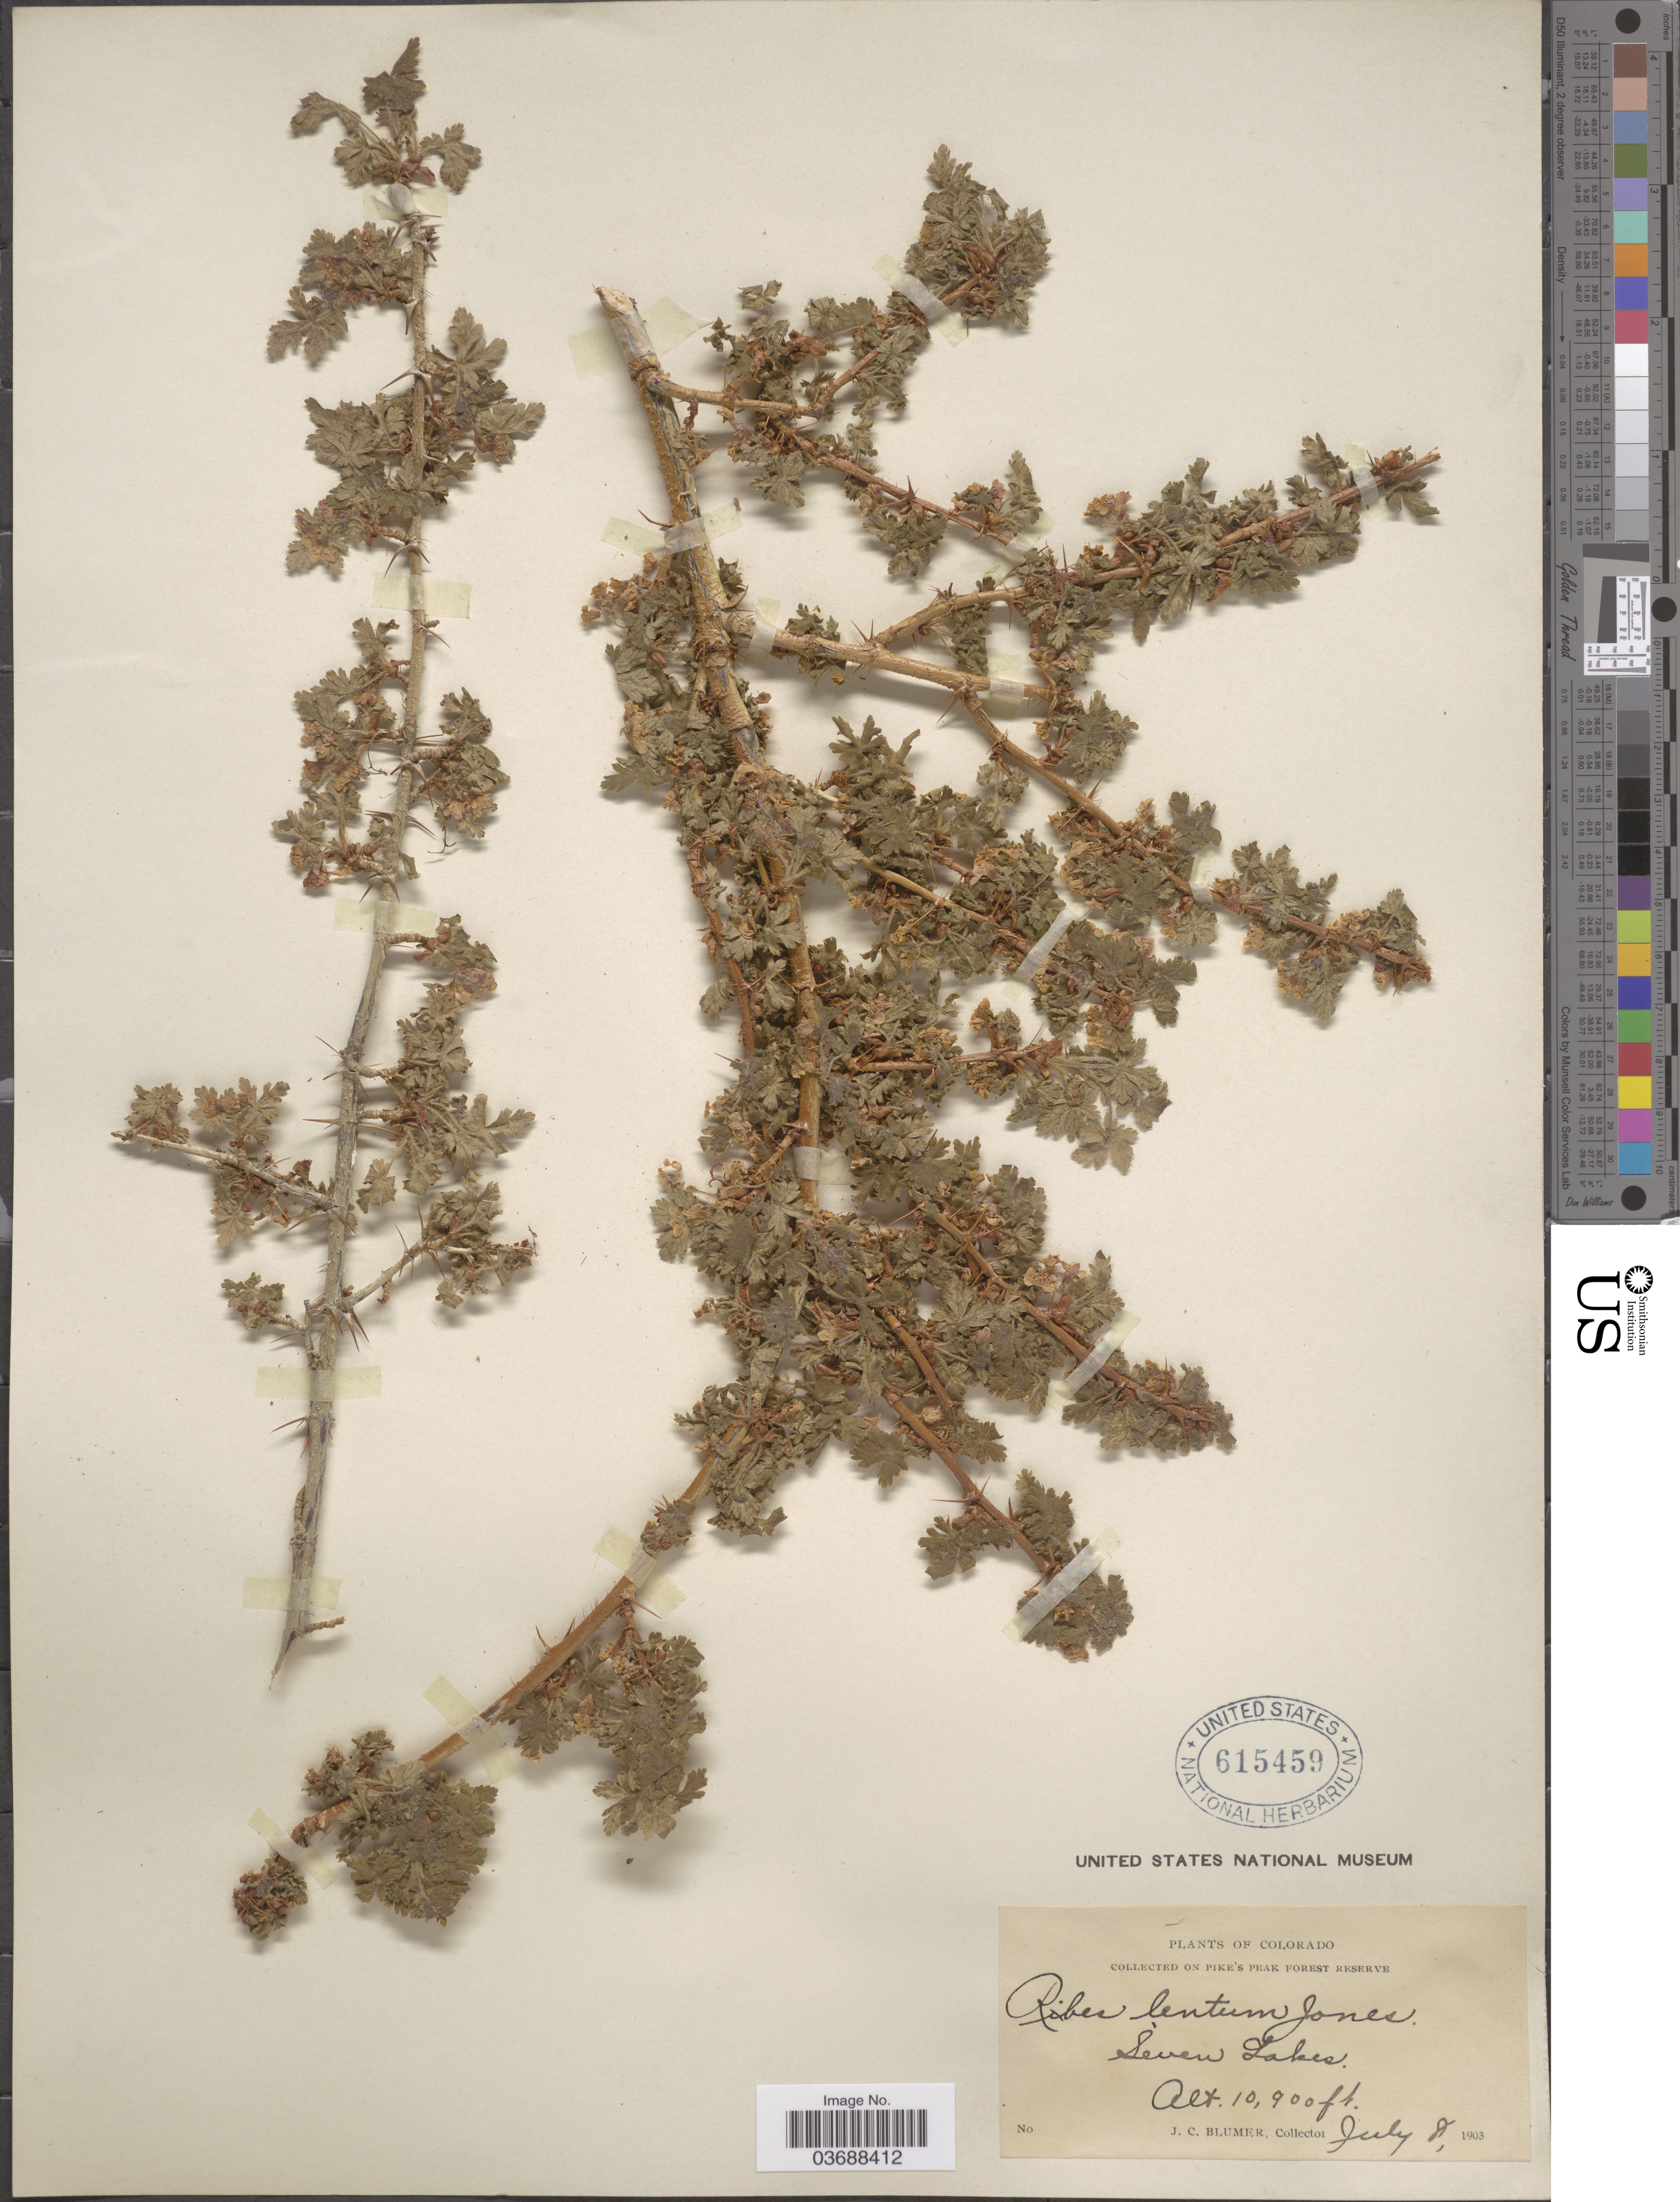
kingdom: Plantae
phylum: Tracheophyta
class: Magnoliopsida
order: Saxifragales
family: Grossulariaceae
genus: Ribes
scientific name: Ribes montigenum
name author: McClatchie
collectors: J. C. Blumer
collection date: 1903-07-08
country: United States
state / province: Colorado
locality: On Pike's Peak Forest Reserve. Seven Lakes.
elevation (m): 3322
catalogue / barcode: US 615459